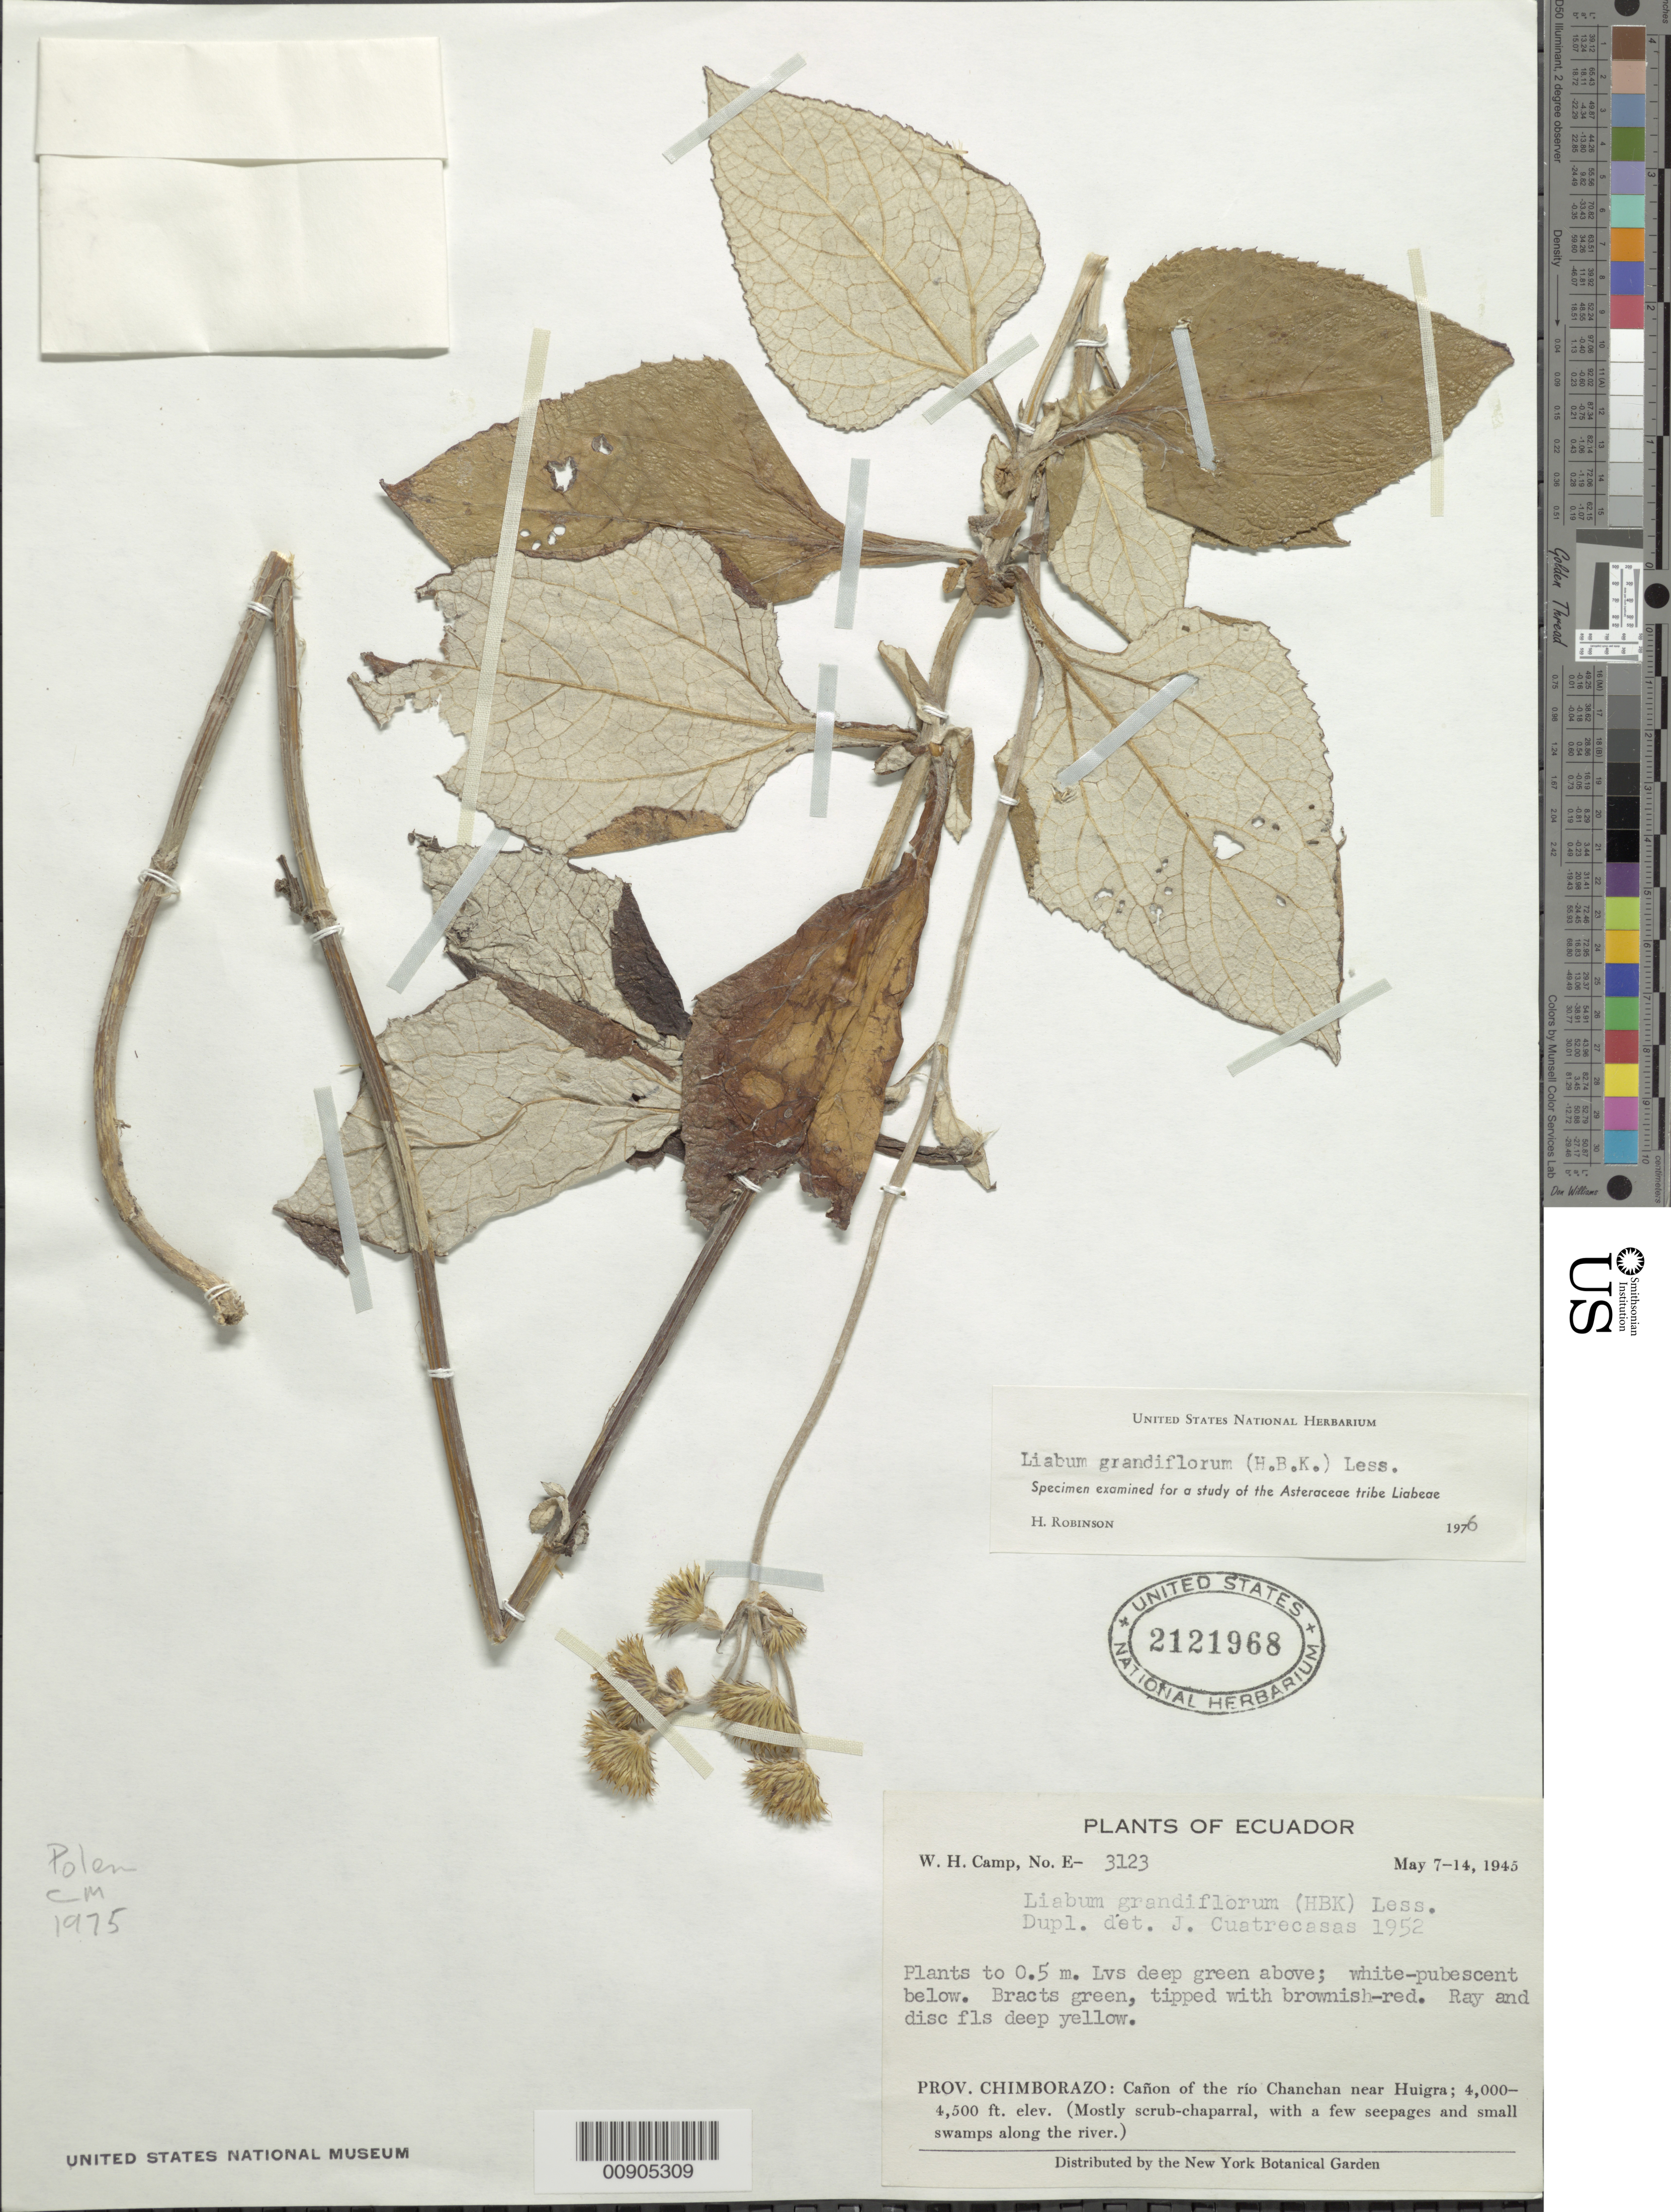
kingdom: Plantae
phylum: Tracheophyta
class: Magnoliopsida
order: Asterales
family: Asteraceae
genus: Liabum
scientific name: Liabum grandiflorum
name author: (Kunth) Less.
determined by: Robinson, Harold E., (US)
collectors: W. H. Camp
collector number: E 3123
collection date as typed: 7 May 1945 to 14 May 1945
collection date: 1945-05-07/1945-05-14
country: Ecuador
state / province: Chimborazo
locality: Prov. Chimborazo, Río Chanchan near Huigra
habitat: Mostly scrub-chaparral, with a few seepages and small swamps along the river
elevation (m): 1219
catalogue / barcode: US 2121968